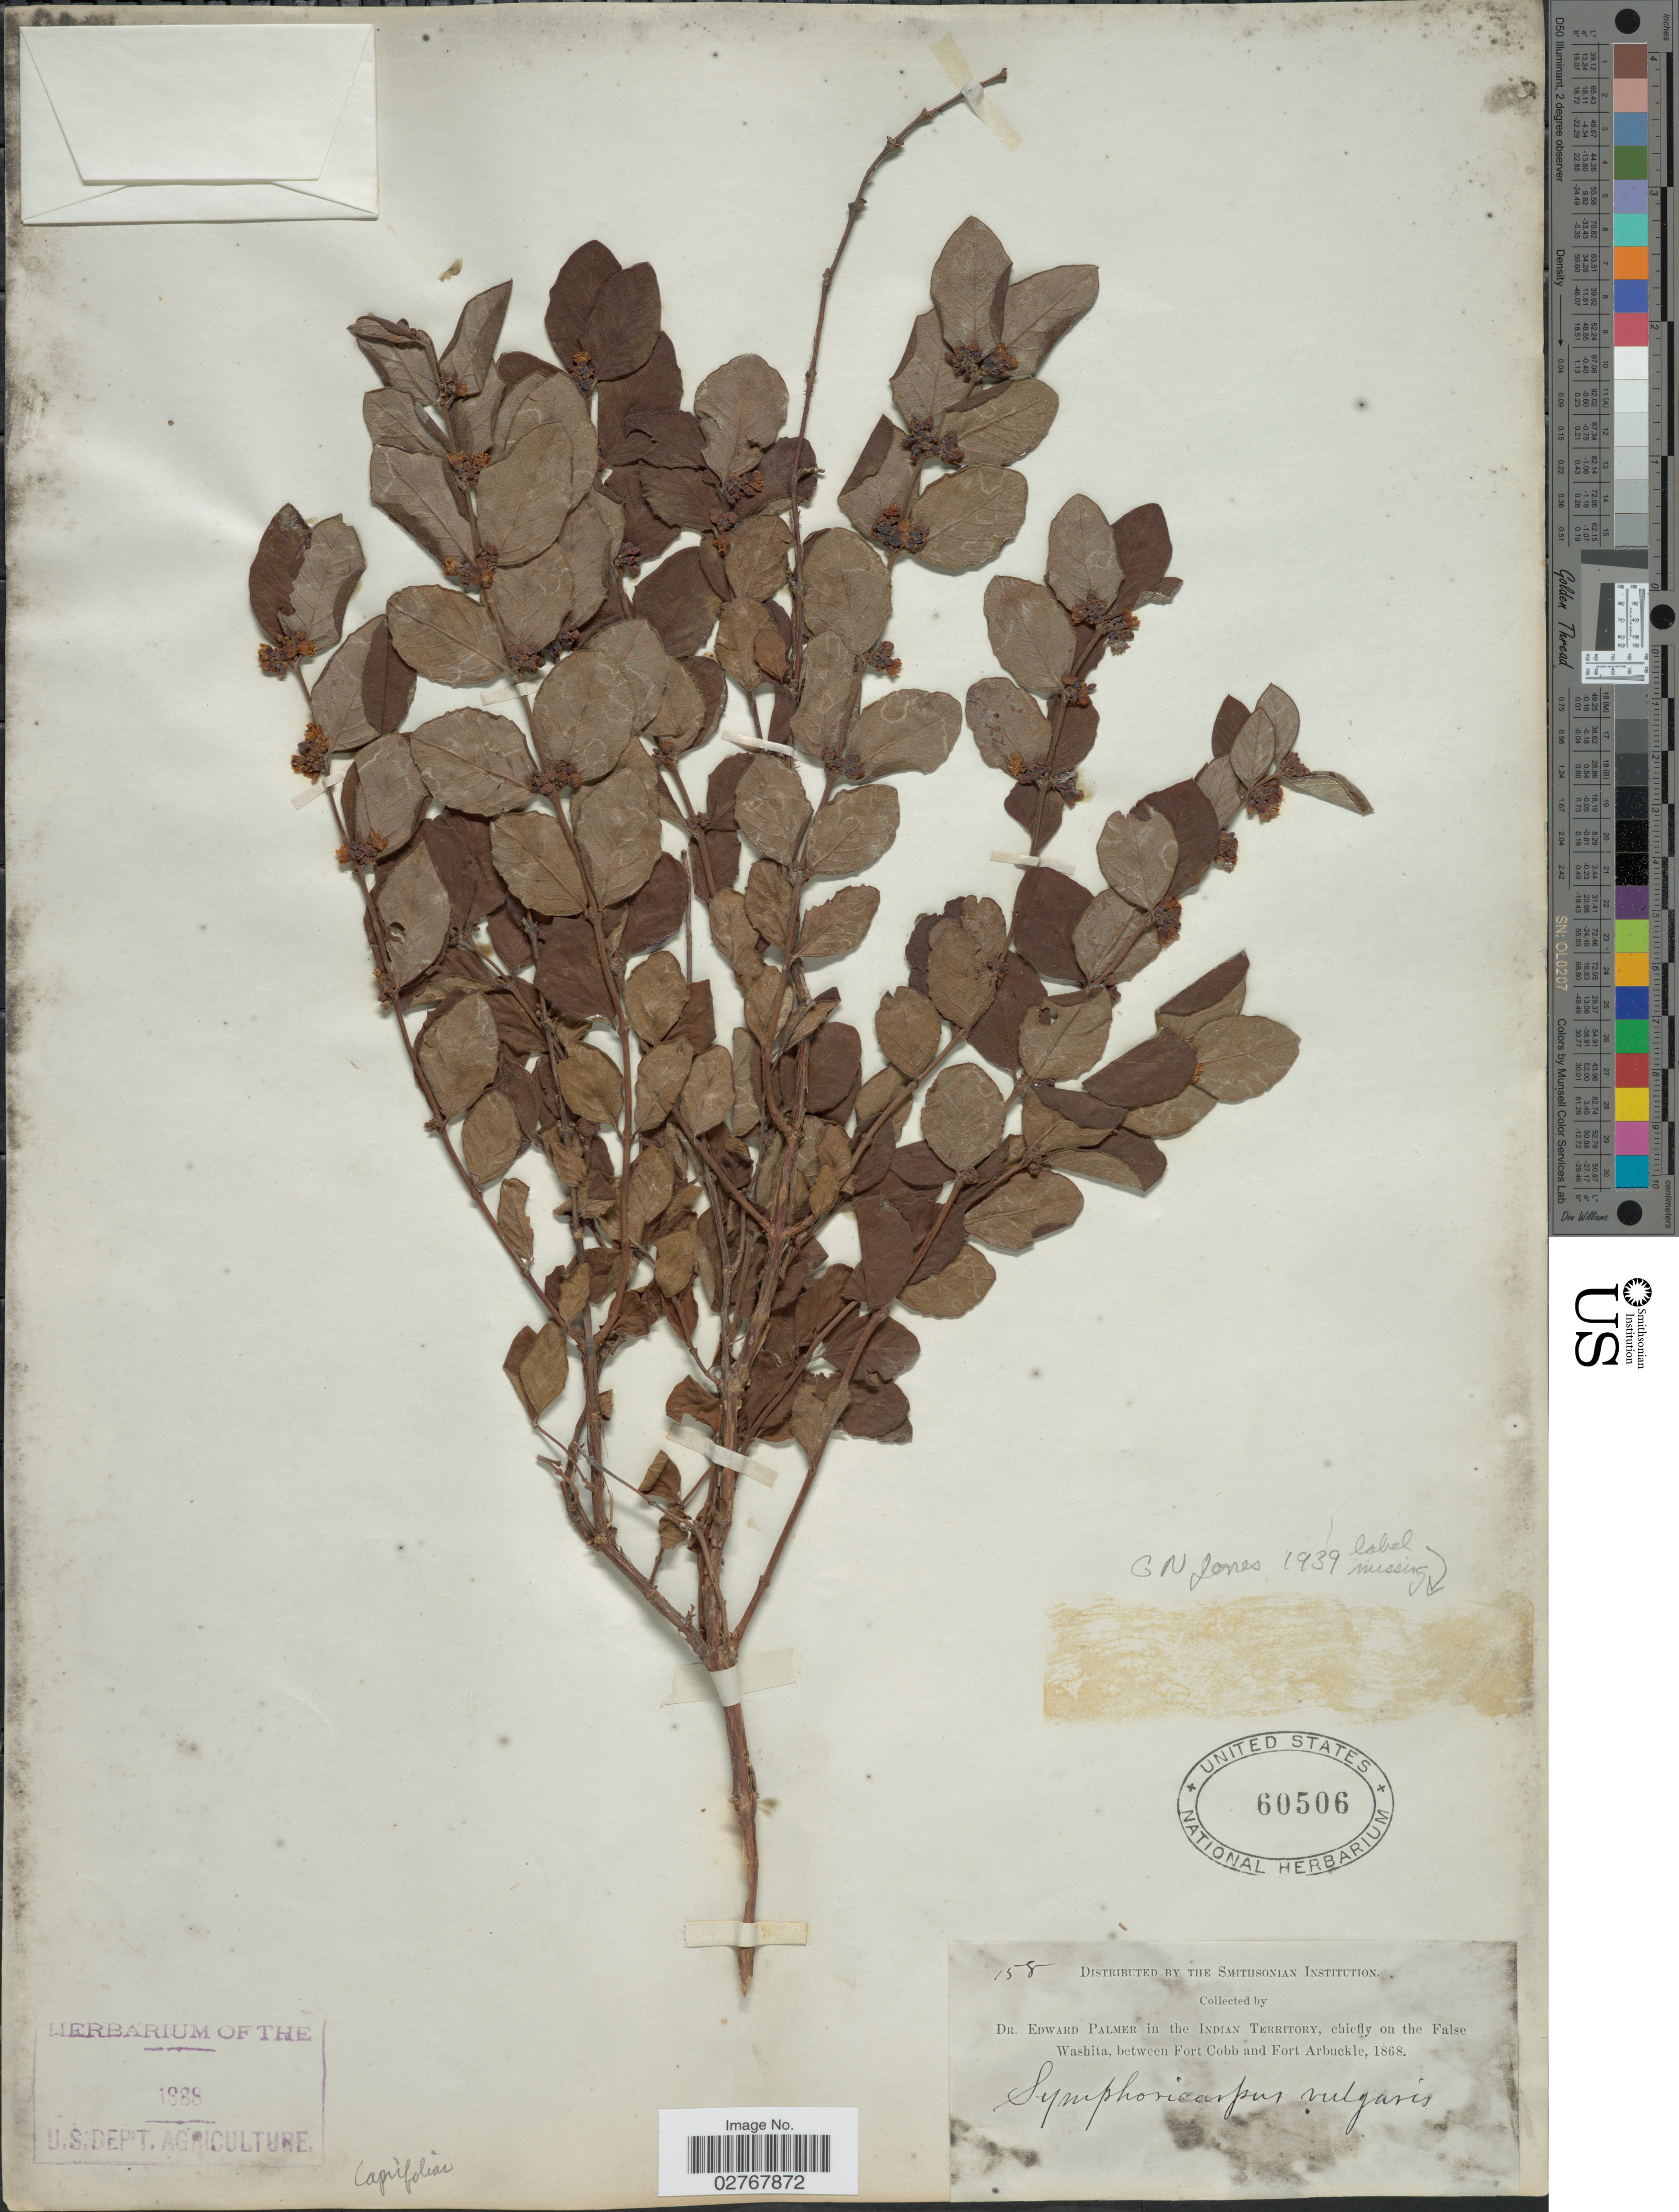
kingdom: Plantae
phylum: Tracheophyta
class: Magnoliopsida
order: Dipsacales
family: Caprifoliaceae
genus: Symphoricarpos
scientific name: Symphoricarpos utahensis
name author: Rydb.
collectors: E. Palmer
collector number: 158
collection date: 1868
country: United States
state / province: Oklahoma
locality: Indian Territory, chiefly on the False Washita, between Fort Cobb and Fort Arbuckle.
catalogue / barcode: US 60506